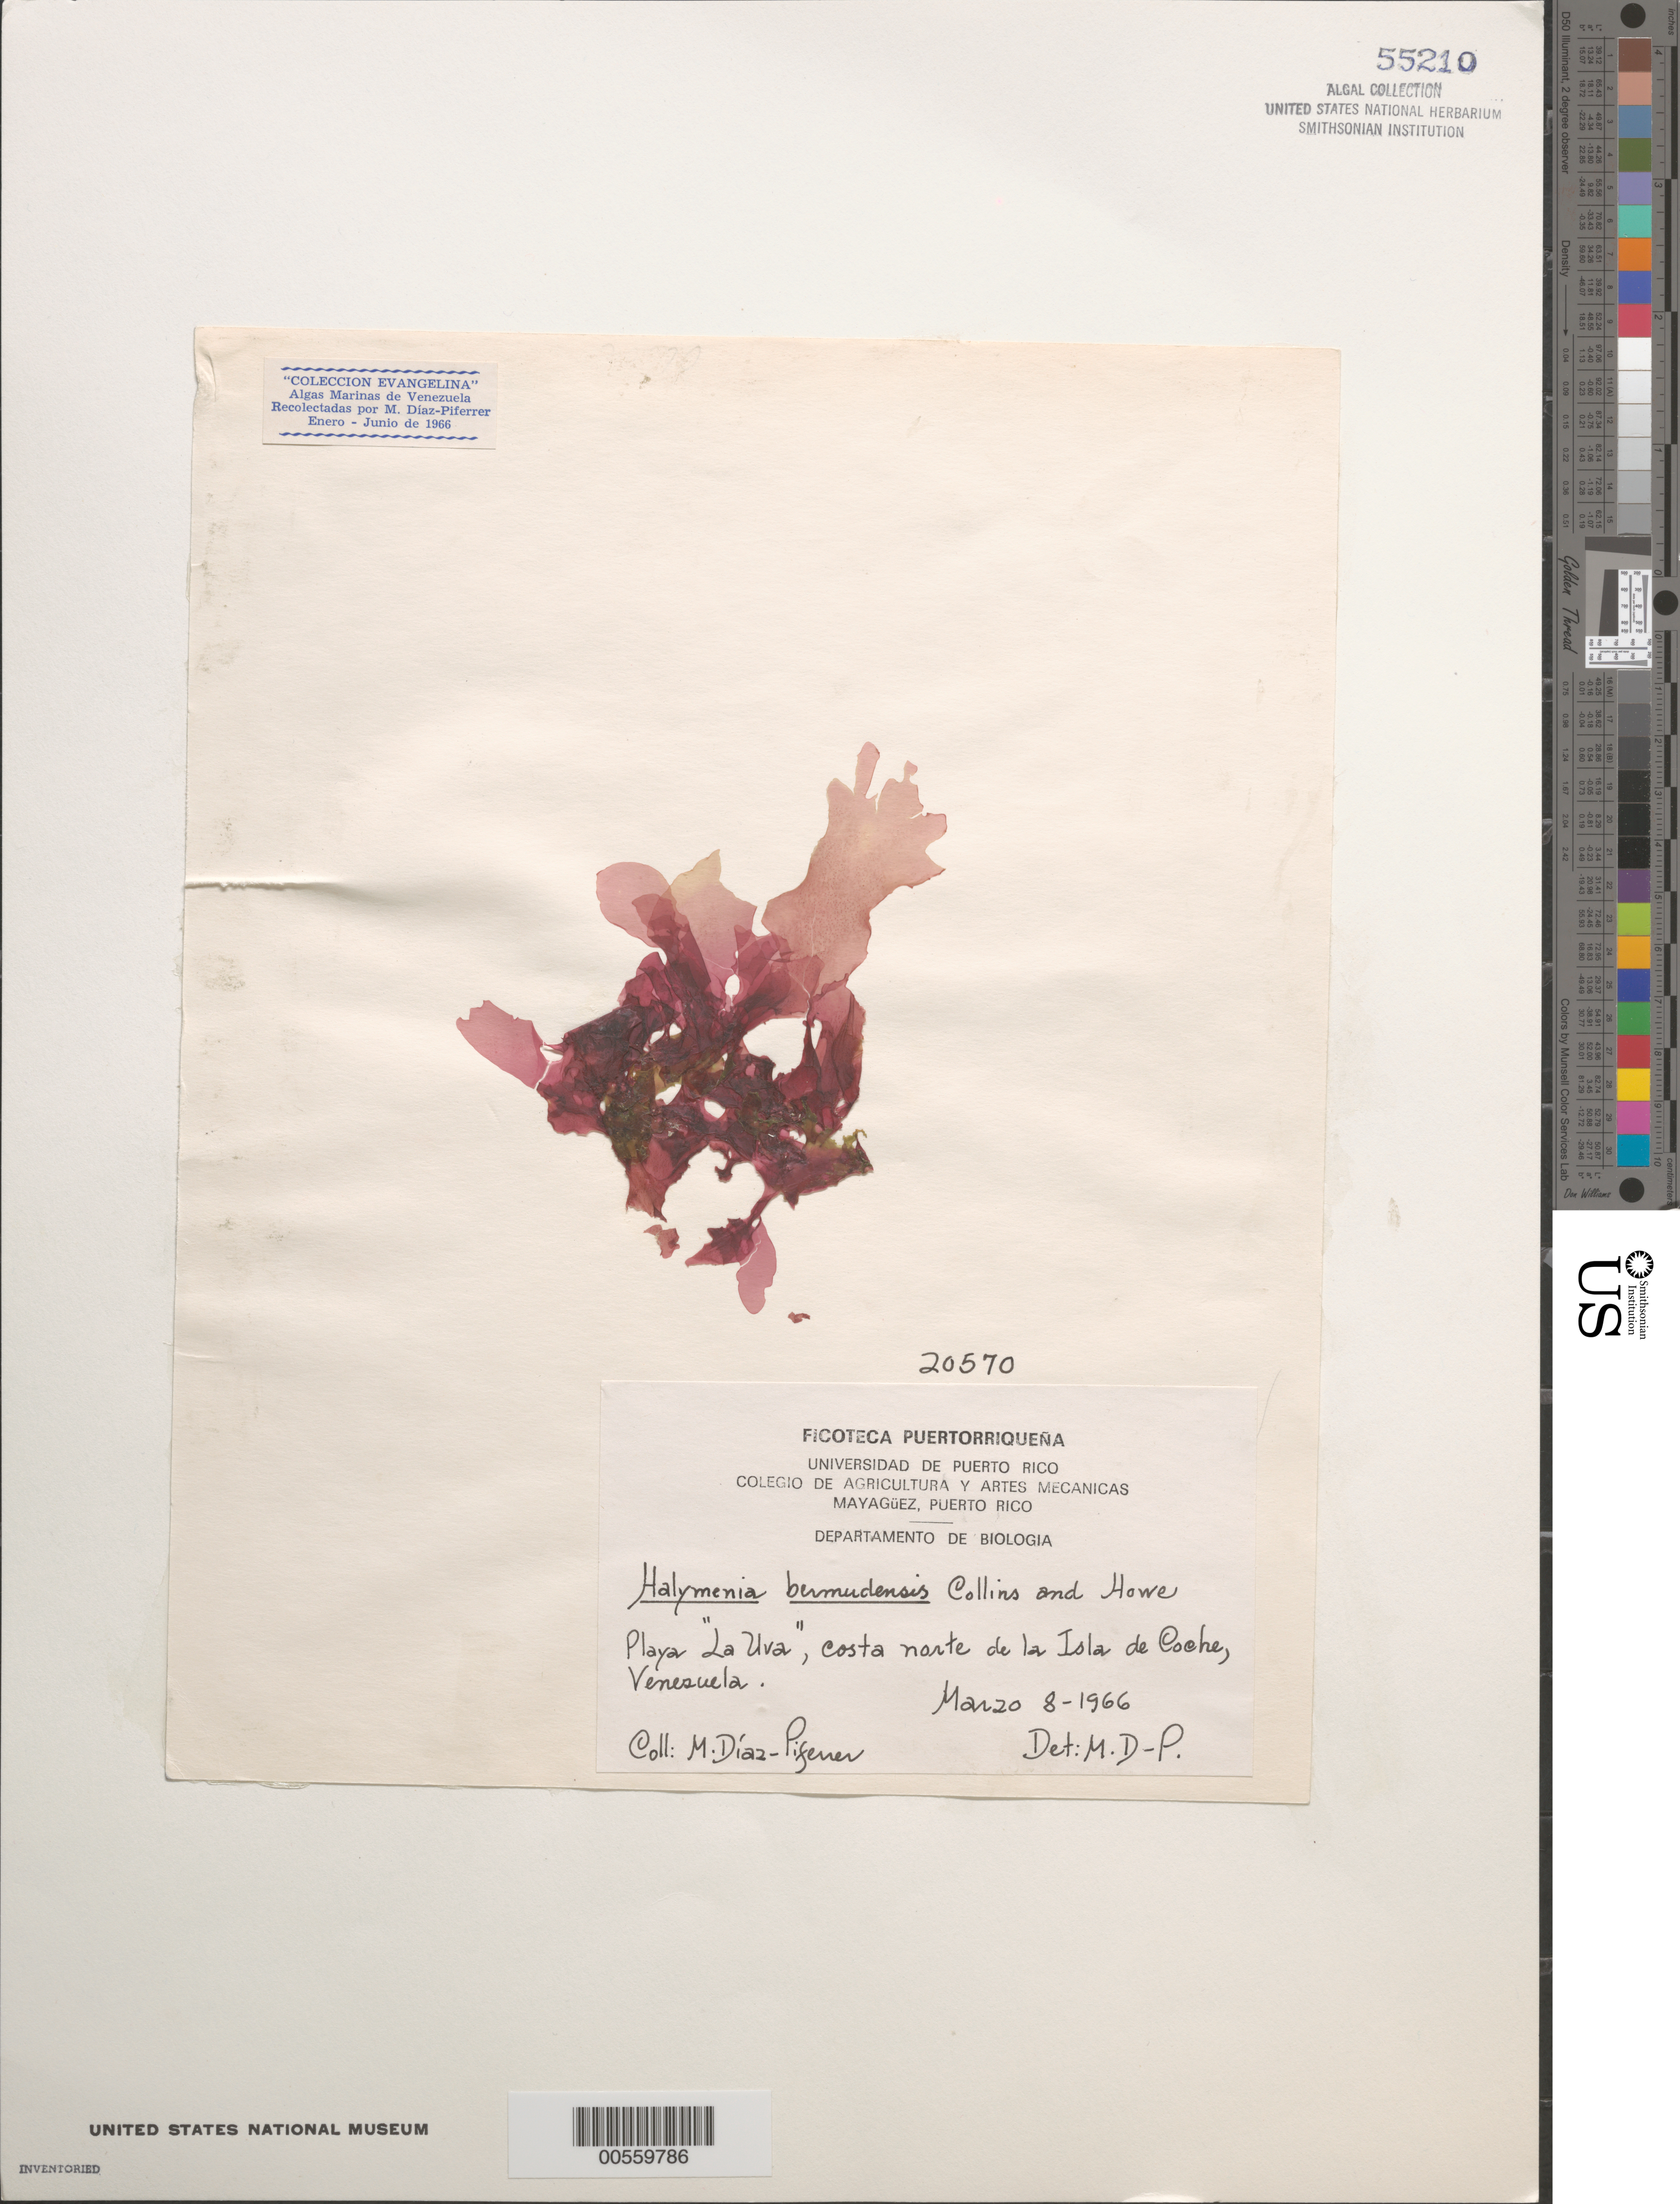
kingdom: Plantae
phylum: Rhodophyta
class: Florideophyceae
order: Sebdeniales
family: Sebdeniaceae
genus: Sebdenia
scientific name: Sebdenia flabellata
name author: (J. Agardh) P.G. Parkinson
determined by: Algae name updating Project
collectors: M. Diaz-Piferrer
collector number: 20570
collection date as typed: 08 Mar 1966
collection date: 1966-03-08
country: Venezuela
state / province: Nueva Esparta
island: Coche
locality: Playa La Uva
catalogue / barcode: US 55210